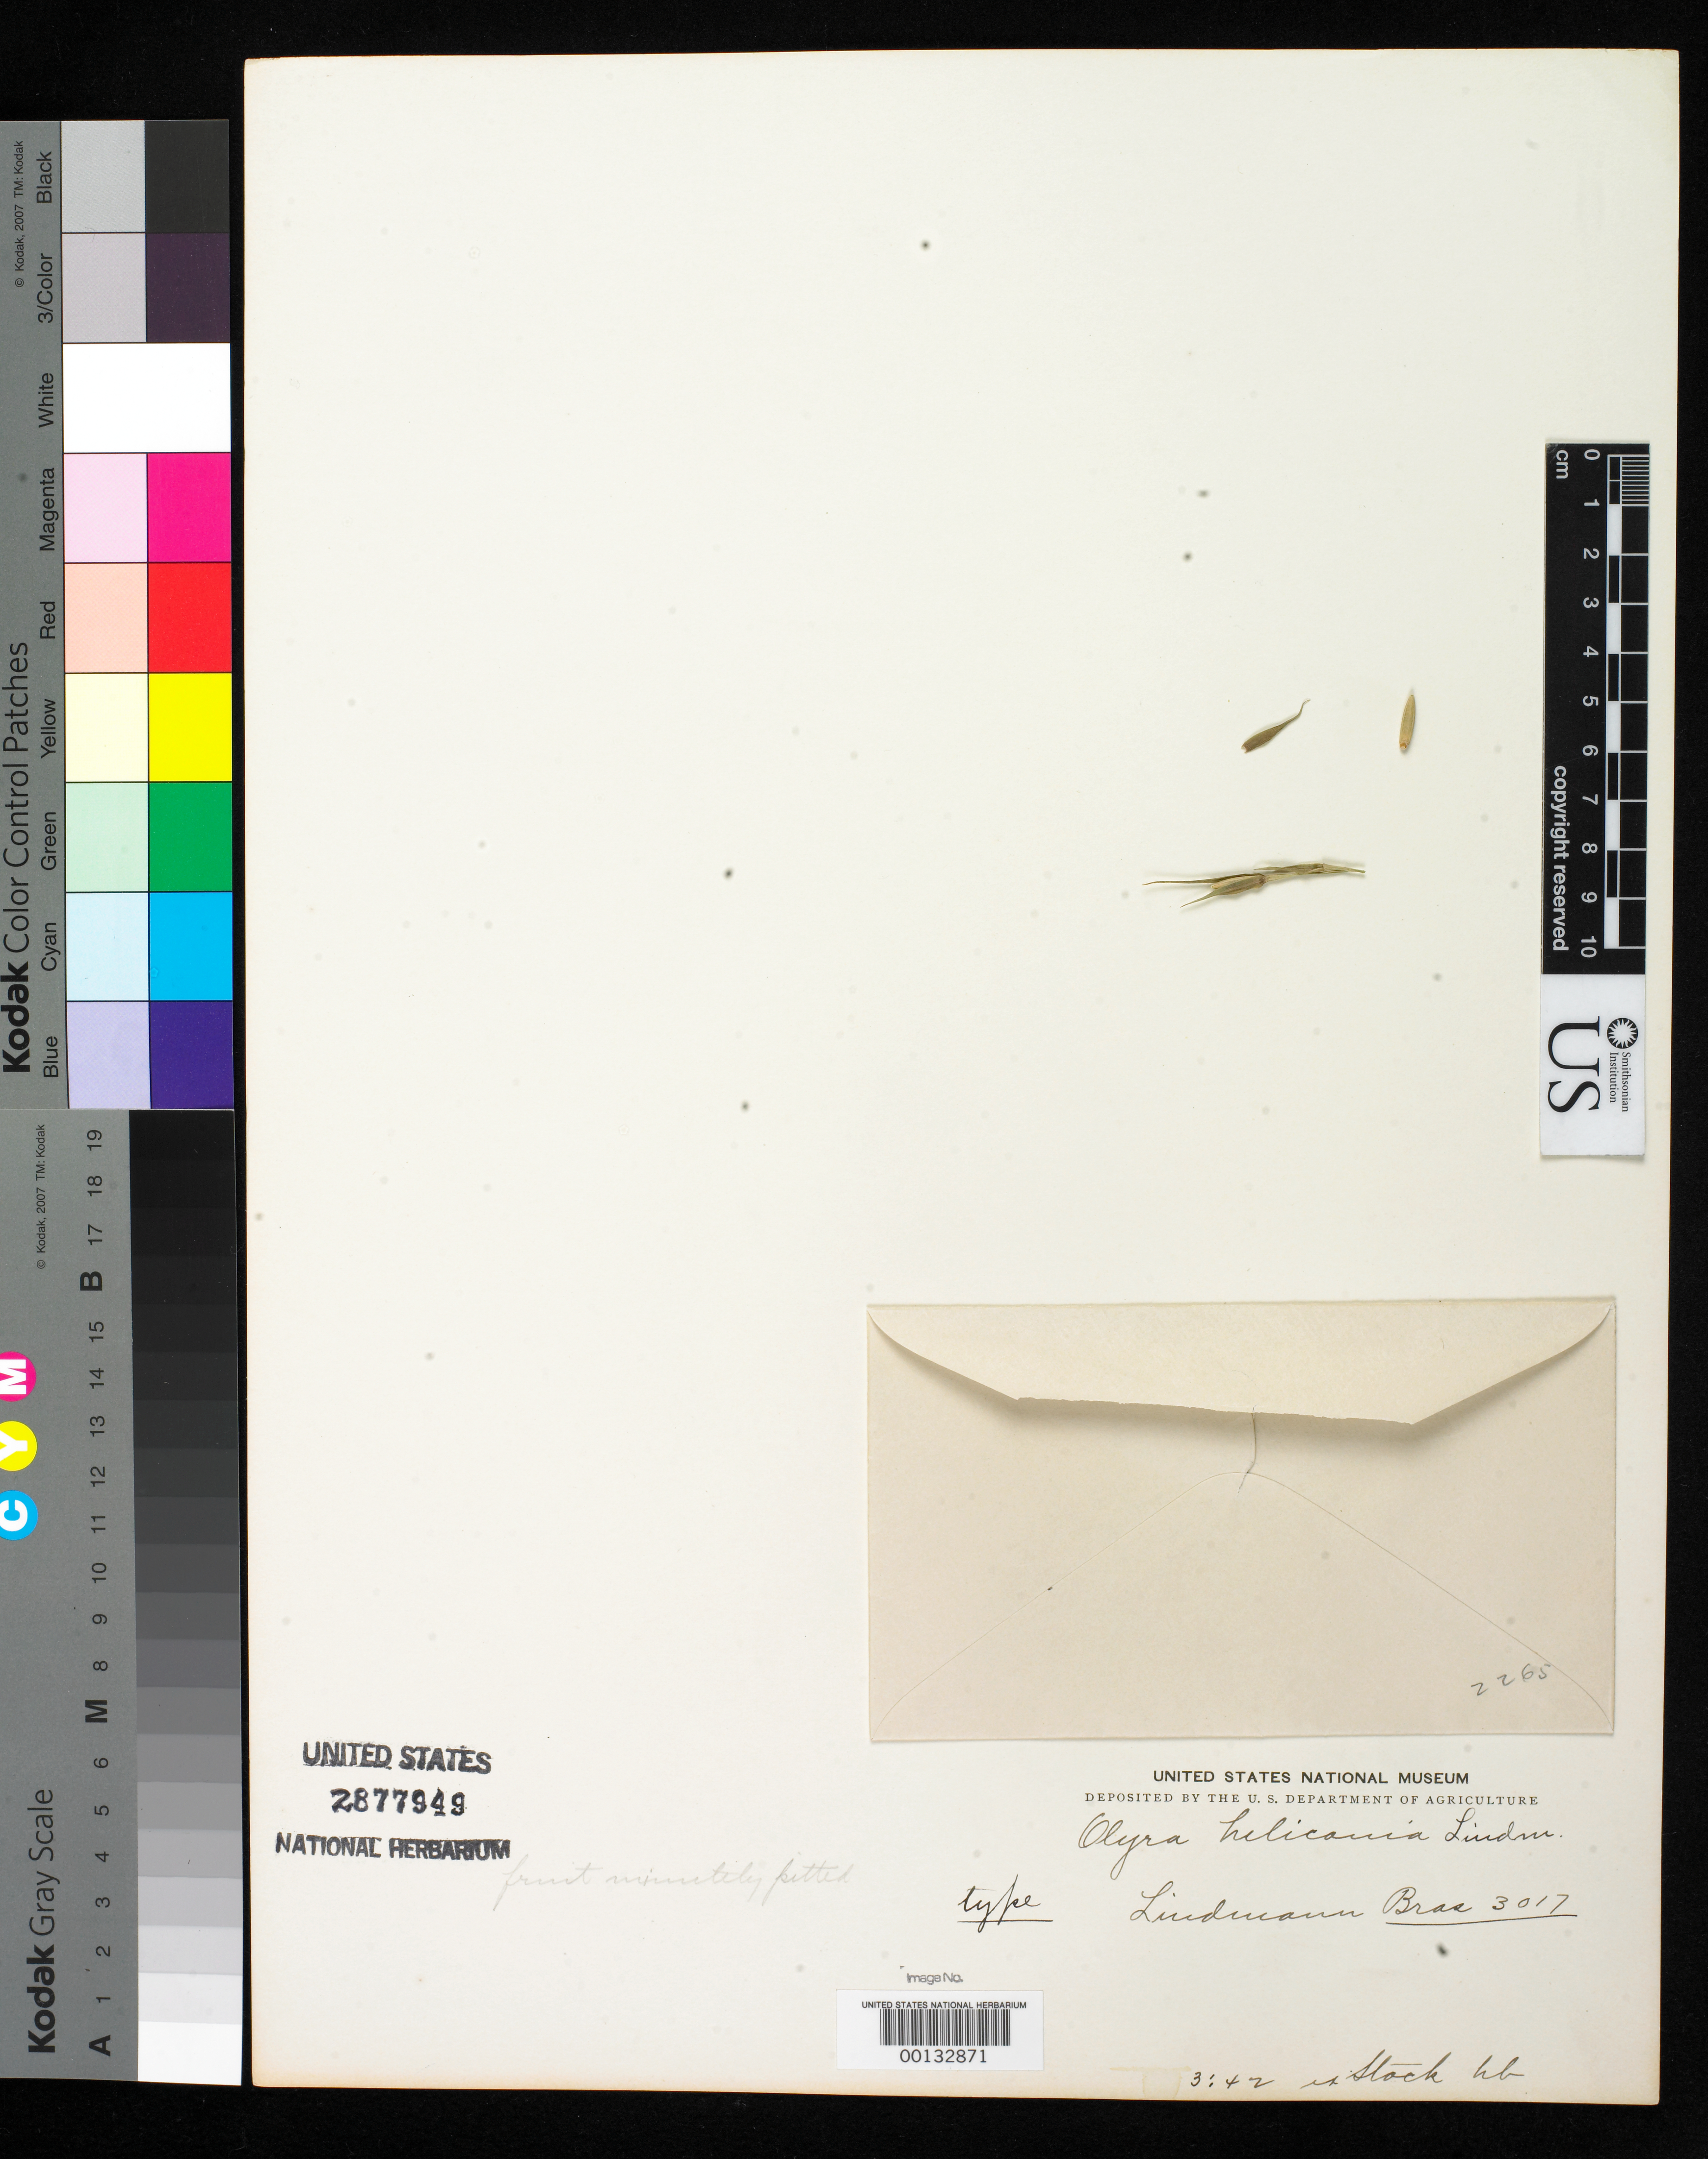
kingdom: Plantae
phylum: Tracheophyta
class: Liliopsida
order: Poales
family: Poaceae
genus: Olyra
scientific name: Olyra heliconia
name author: Lindm.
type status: Type Fragment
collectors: C. A. M. Lindman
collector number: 3017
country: Brazil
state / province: Minas Gerais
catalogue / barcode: US 2877949